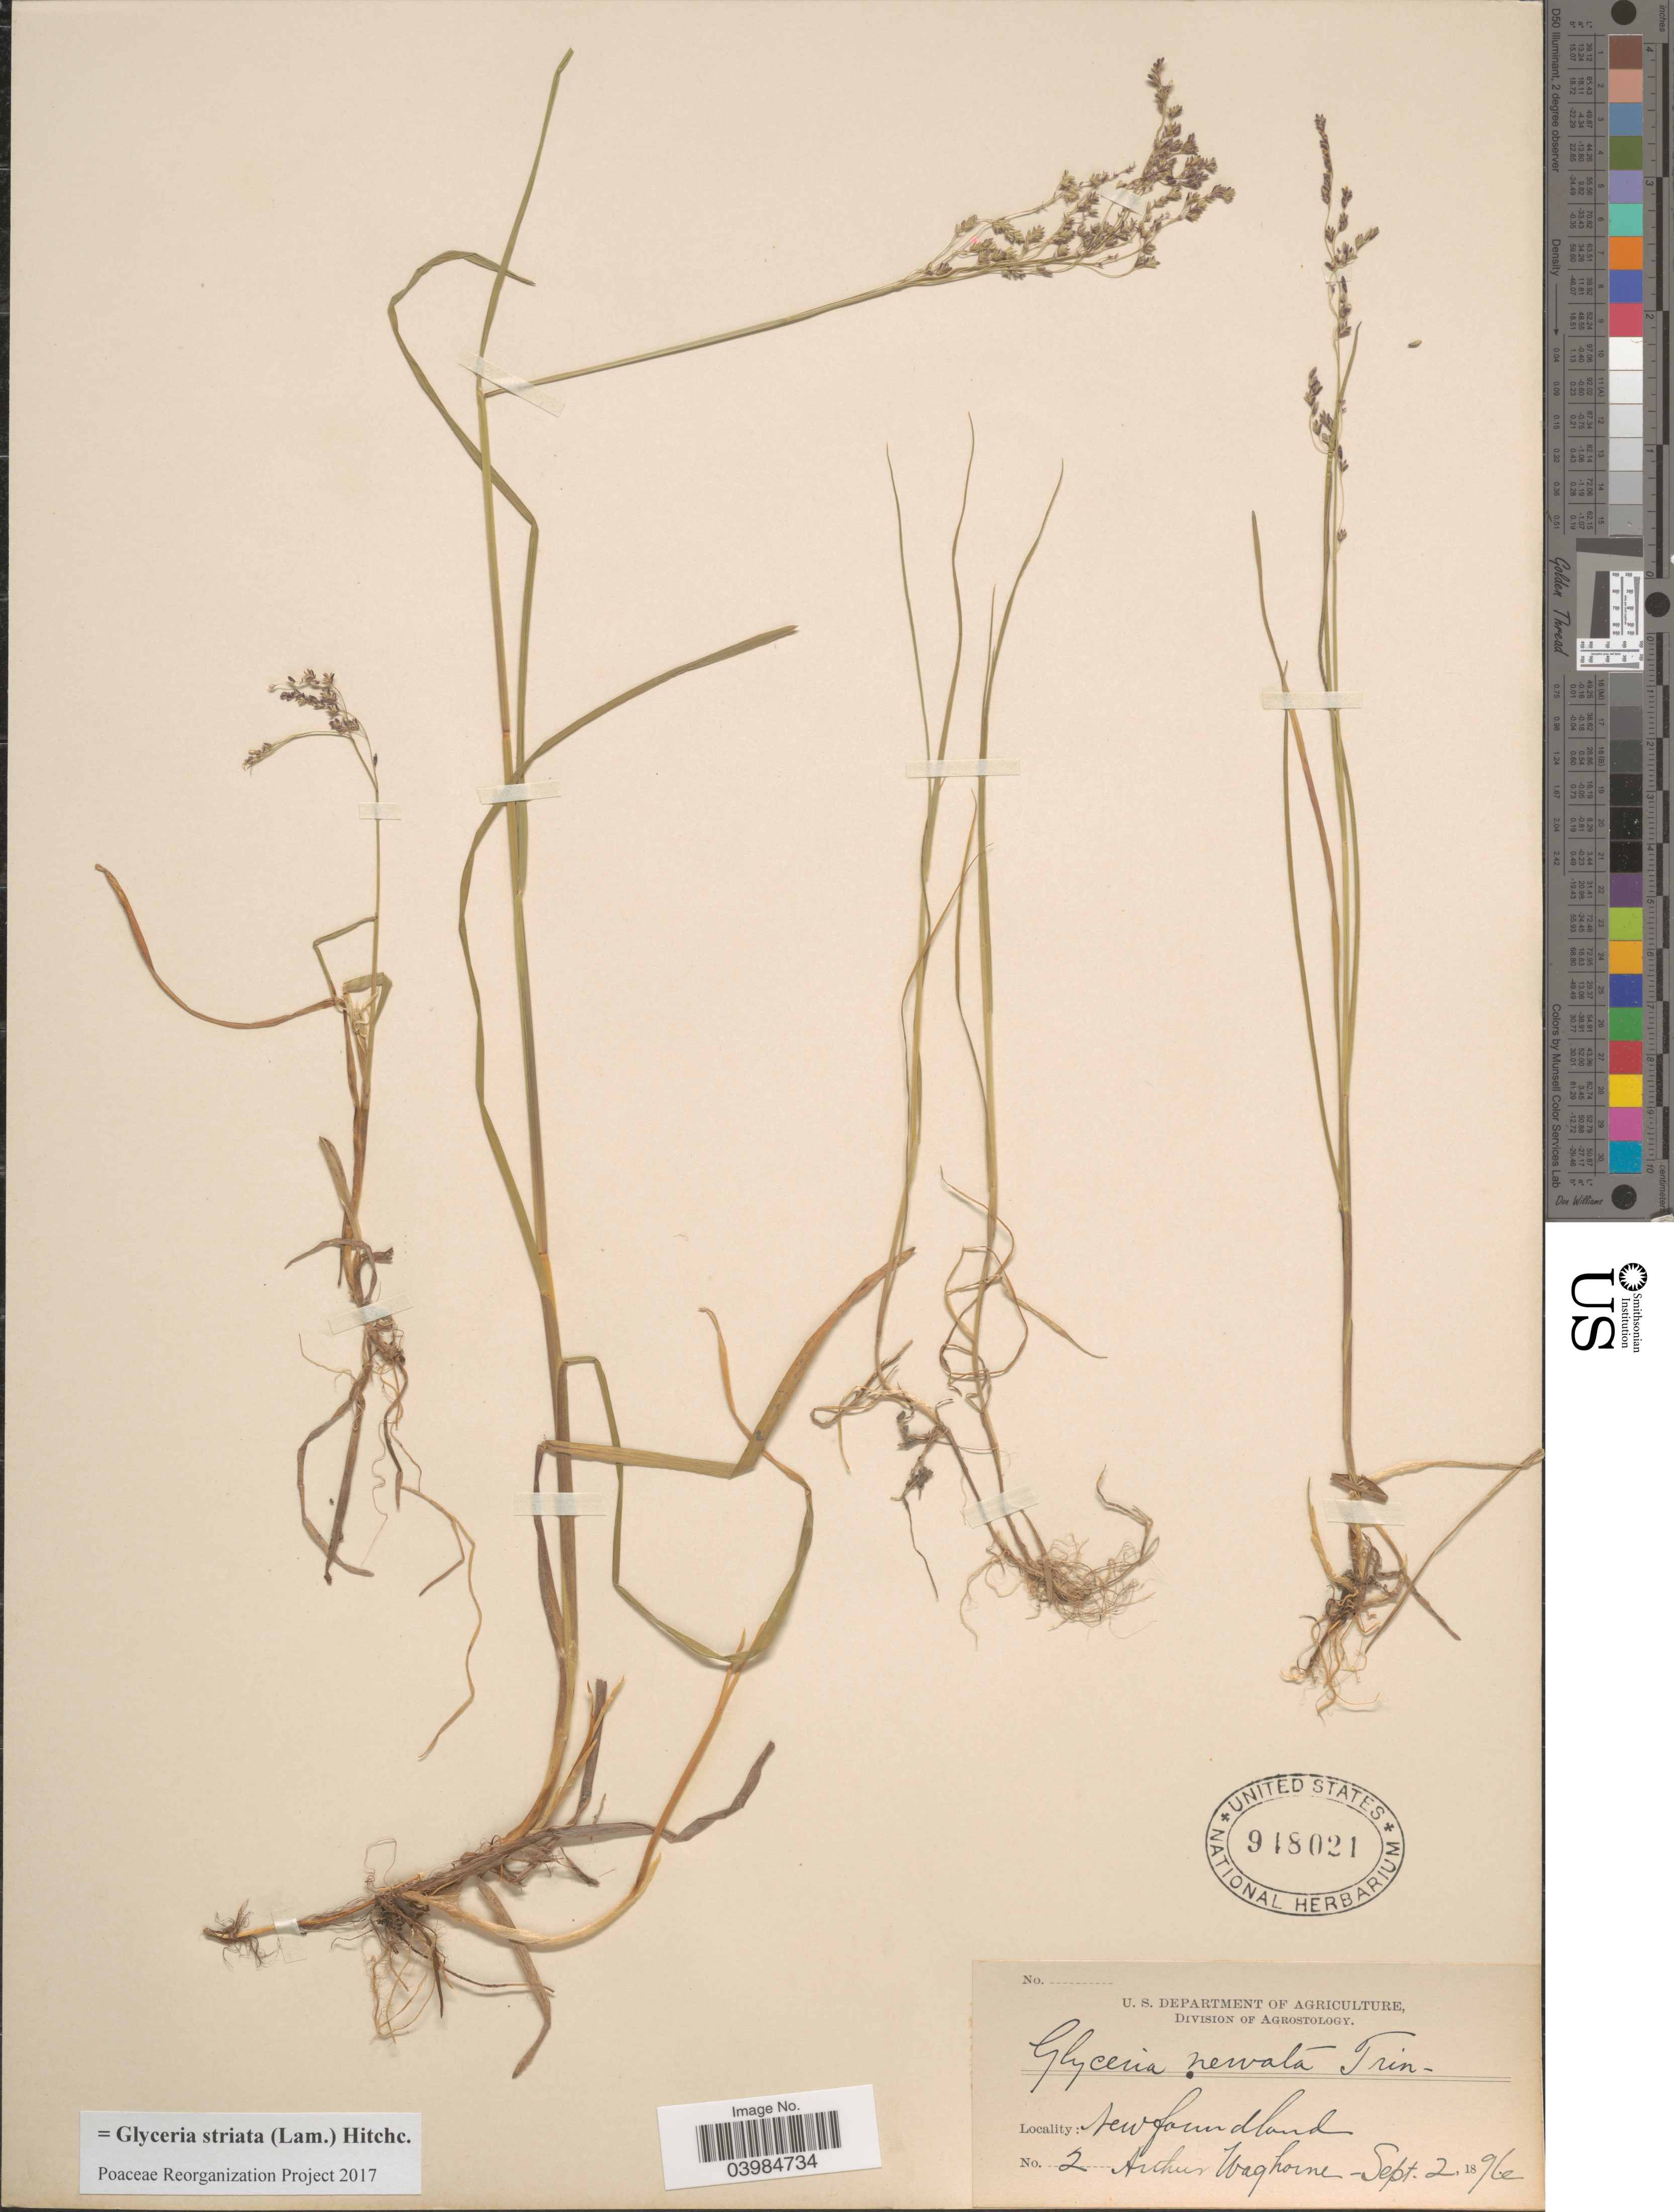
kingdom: Plantae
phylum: Tracheophyta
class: Liliopsida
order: Poales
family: Poaceae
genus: Glyceria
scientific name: Glyceria striata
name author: (Lam.) Hitchc.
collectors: A. Waghorne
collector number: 2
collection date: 1896-09-02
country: Canada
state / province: Newfoundland and Labrador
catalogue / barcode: US 948021